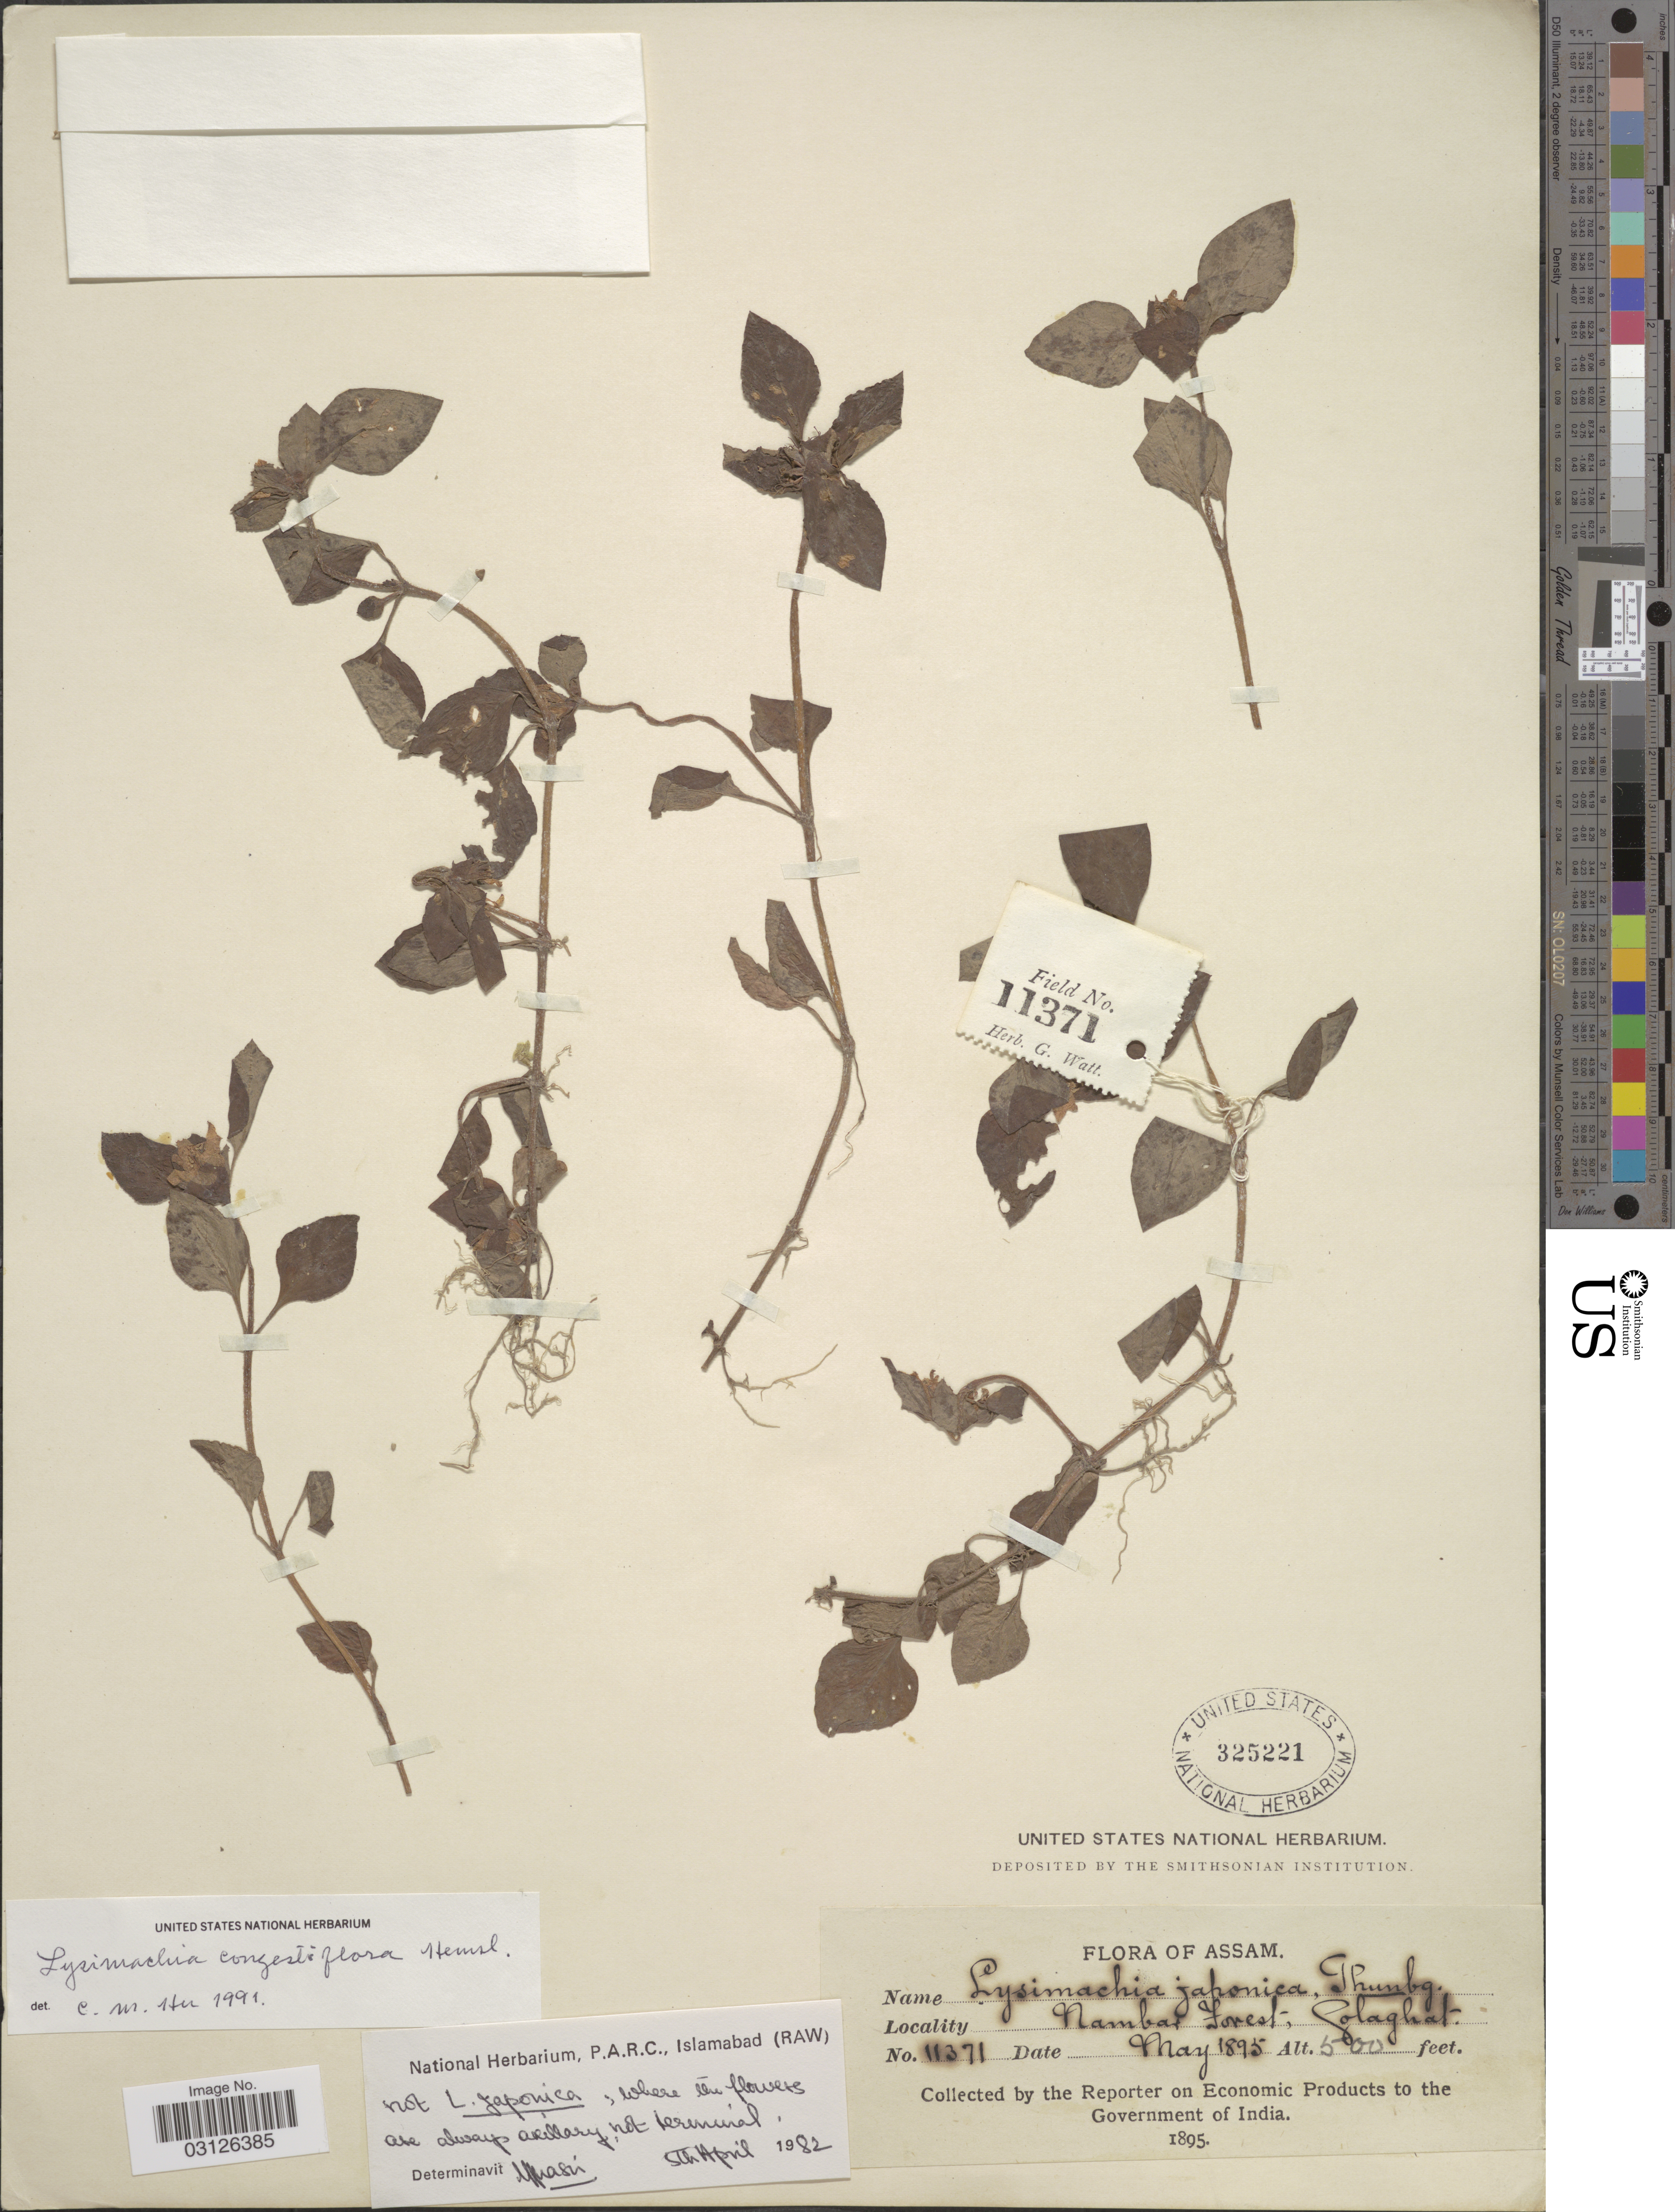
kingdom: Plantae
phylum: Tracheophyta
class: Magnoliopsida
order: Ericales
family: Primulaceae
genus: Lysimachia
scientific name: Lysimachia congestiflora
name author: Hemsl.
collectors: Reporter on Economic Products to the Government of India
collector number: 11371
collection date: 1895-05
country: India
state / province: Assam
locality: Nambar Forest, Golaghat.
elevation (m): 152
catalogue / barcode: US 325221